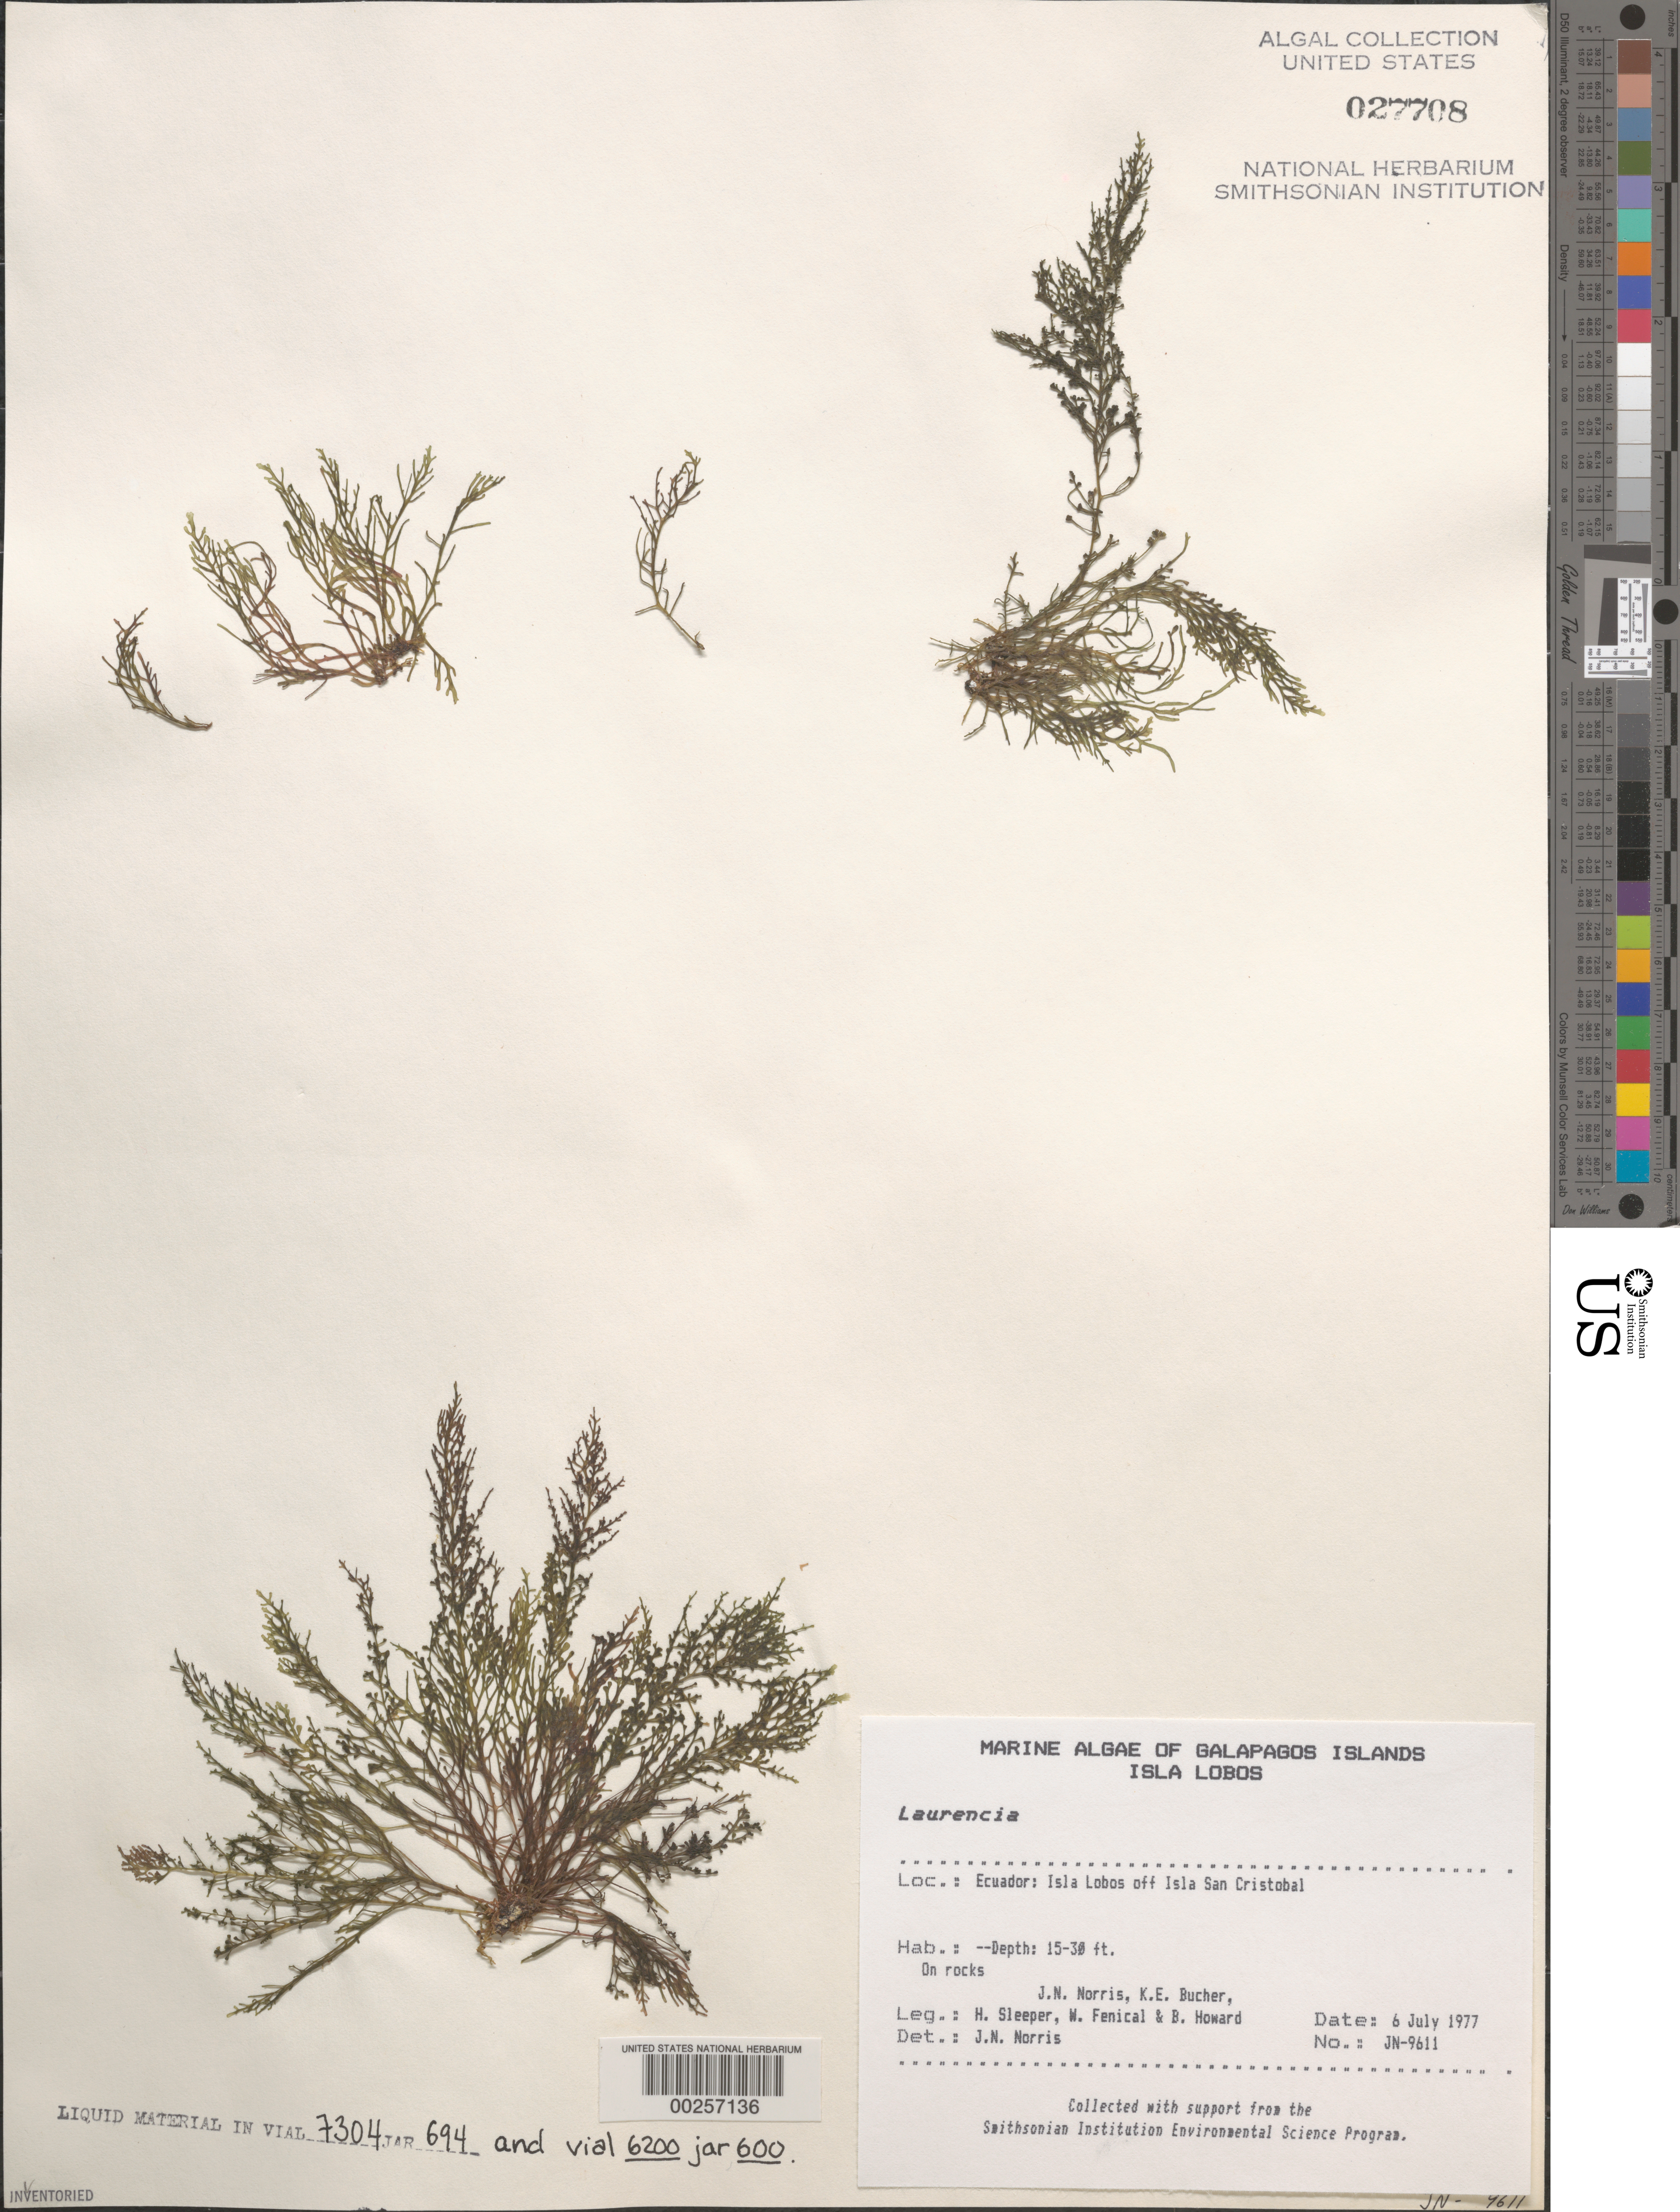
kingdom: Plantae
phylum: Rhodophyta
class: Florideophyceae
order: Ceramiales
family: Rhodomelaceae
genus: Laurencia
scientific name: Laurencia sp.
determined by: Norris, James N.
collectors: J. N. Norris, K. E. Bucher, H. Sleeper, W. Fenical & B. Howard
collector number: JN-9611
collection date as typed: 06 Jul 1977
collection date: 1977-07-06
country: Ecuador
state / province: Colón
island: Lobos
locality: Off Isla San Cristóbal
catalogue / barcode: US 27708